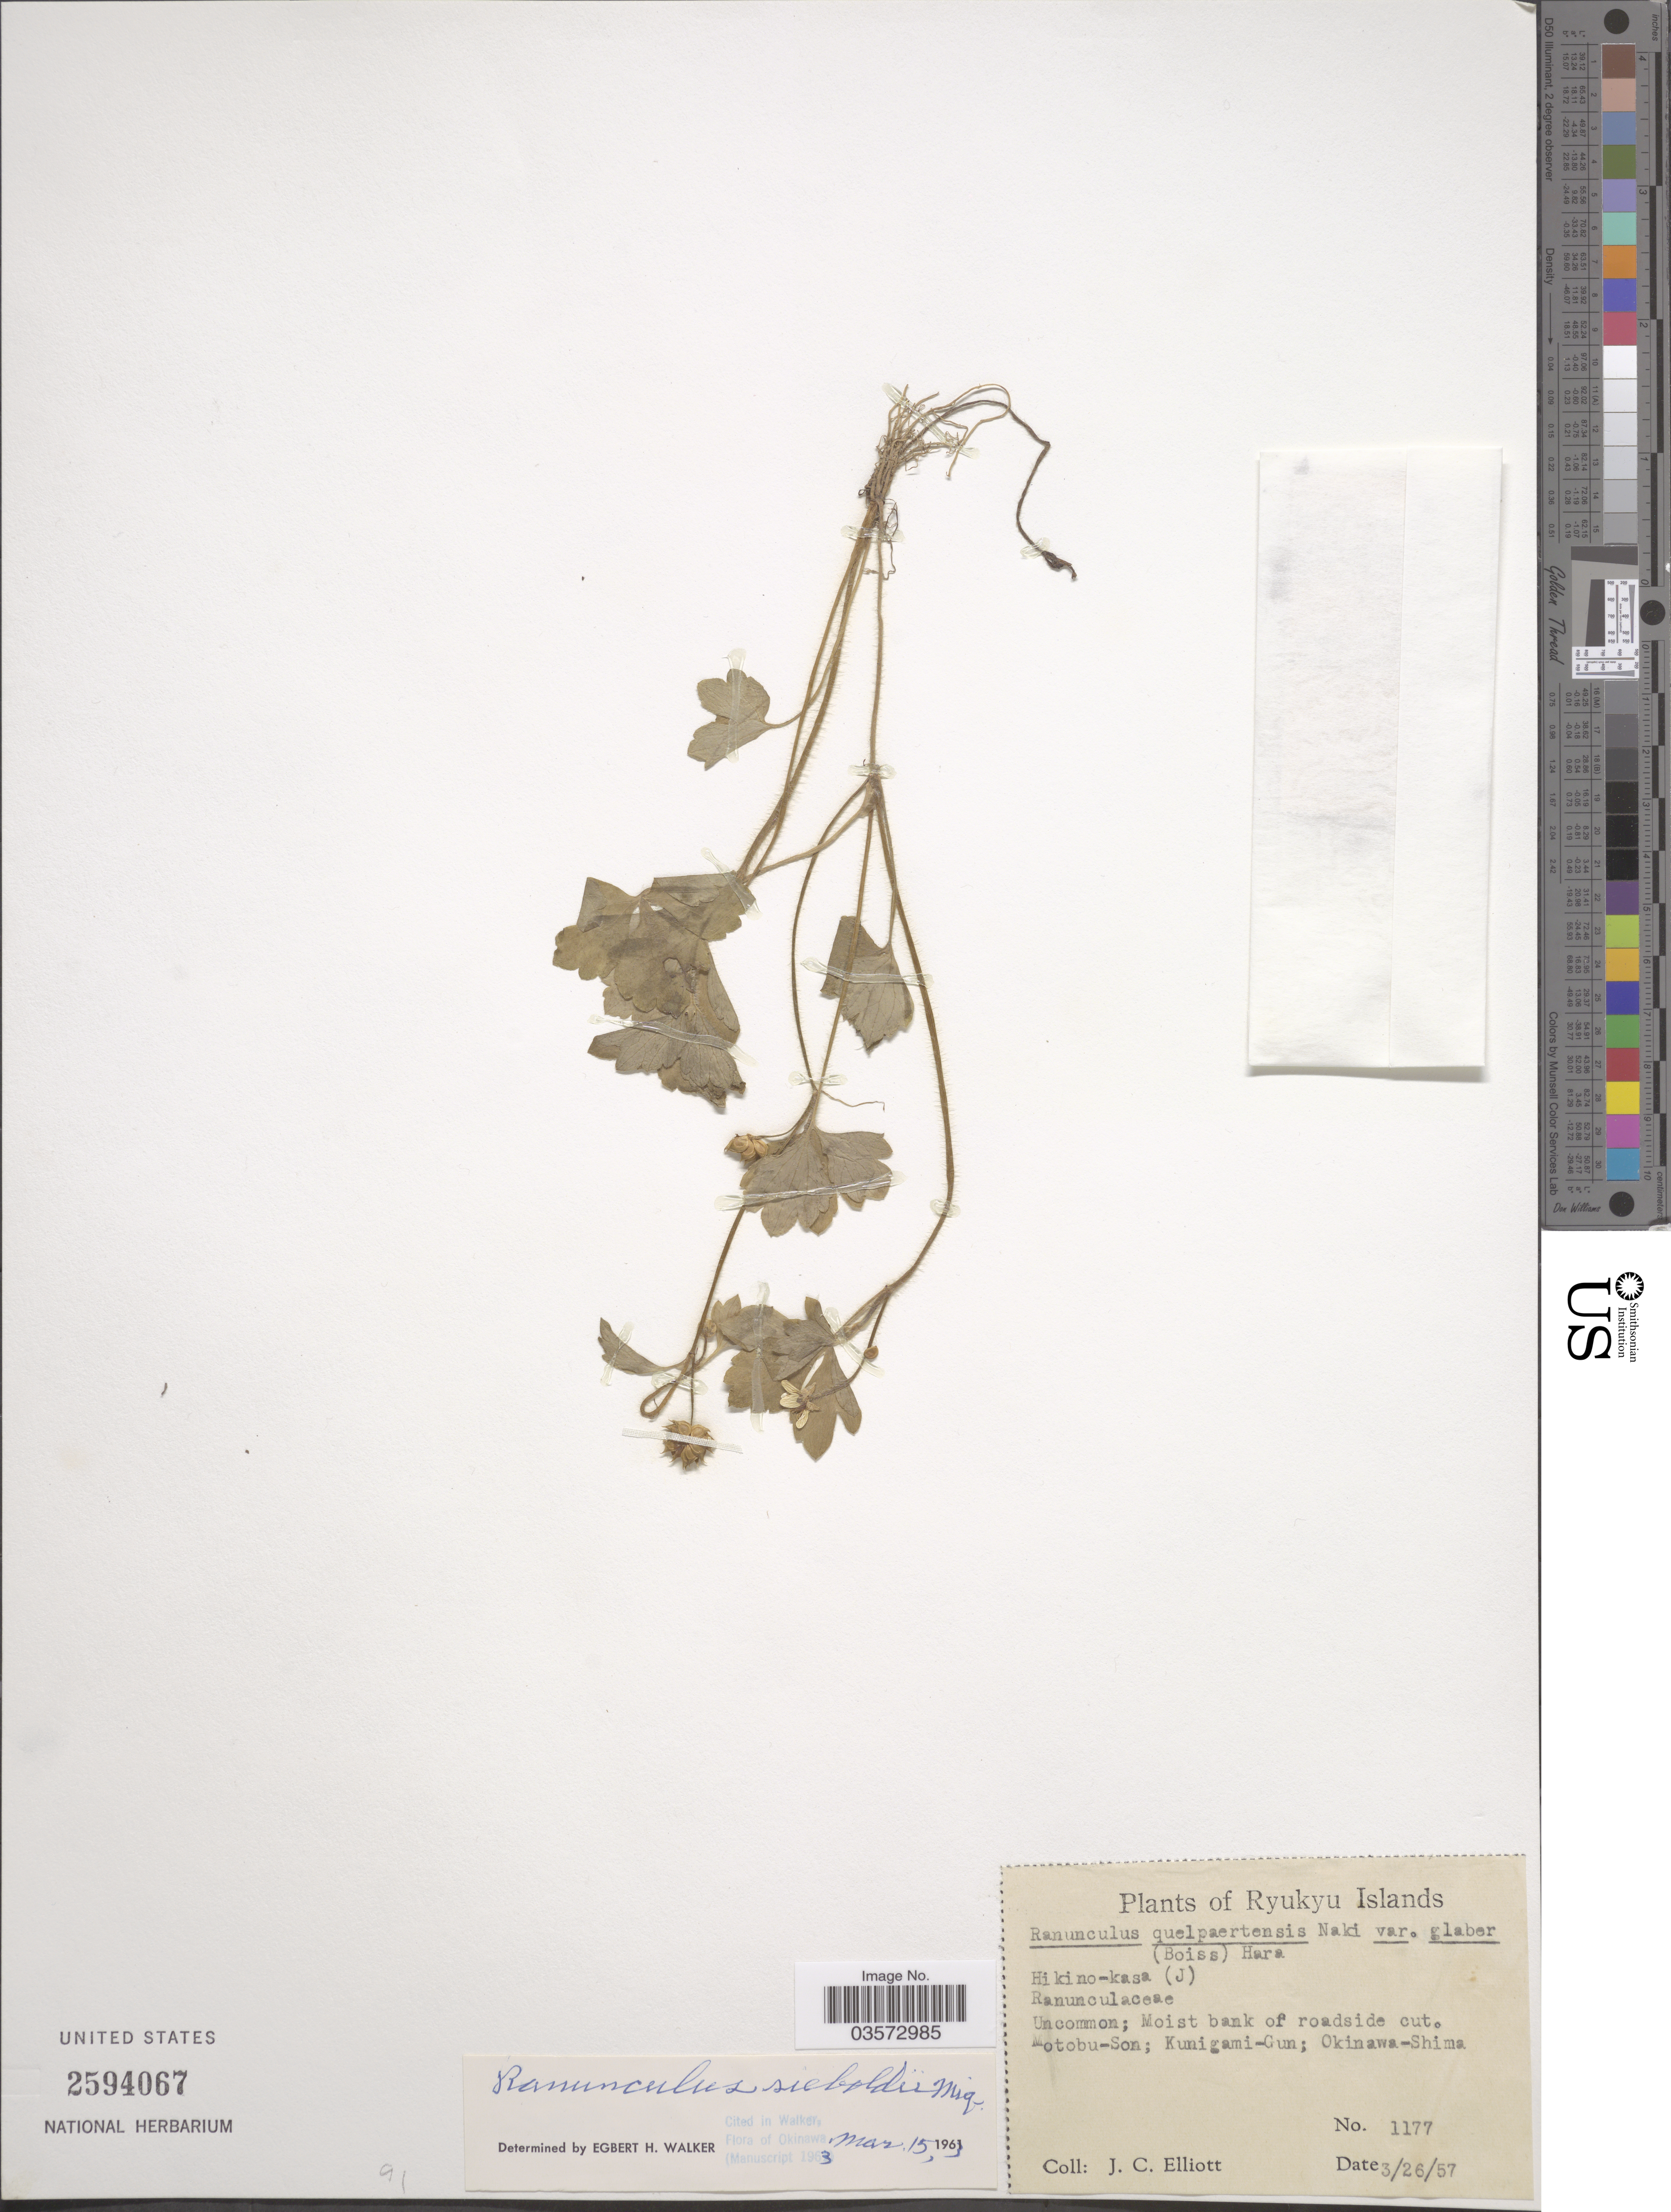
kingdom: Plantae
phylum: Tracheophyta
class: Magnoliopsida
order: Ranunculales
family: Ranunculaceae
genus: Ranunculus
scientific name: Ranunculus sieboldii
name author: Miq.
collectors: J. C. Elliott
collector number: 1177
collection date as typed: Transcribed d/m/y: 26/3/57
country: Japan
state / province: Okinawa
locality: Ryukyu Islands. Motobu-Son; Kunigami-Gun; Okinawa-Shima.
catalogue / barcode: US 2594067